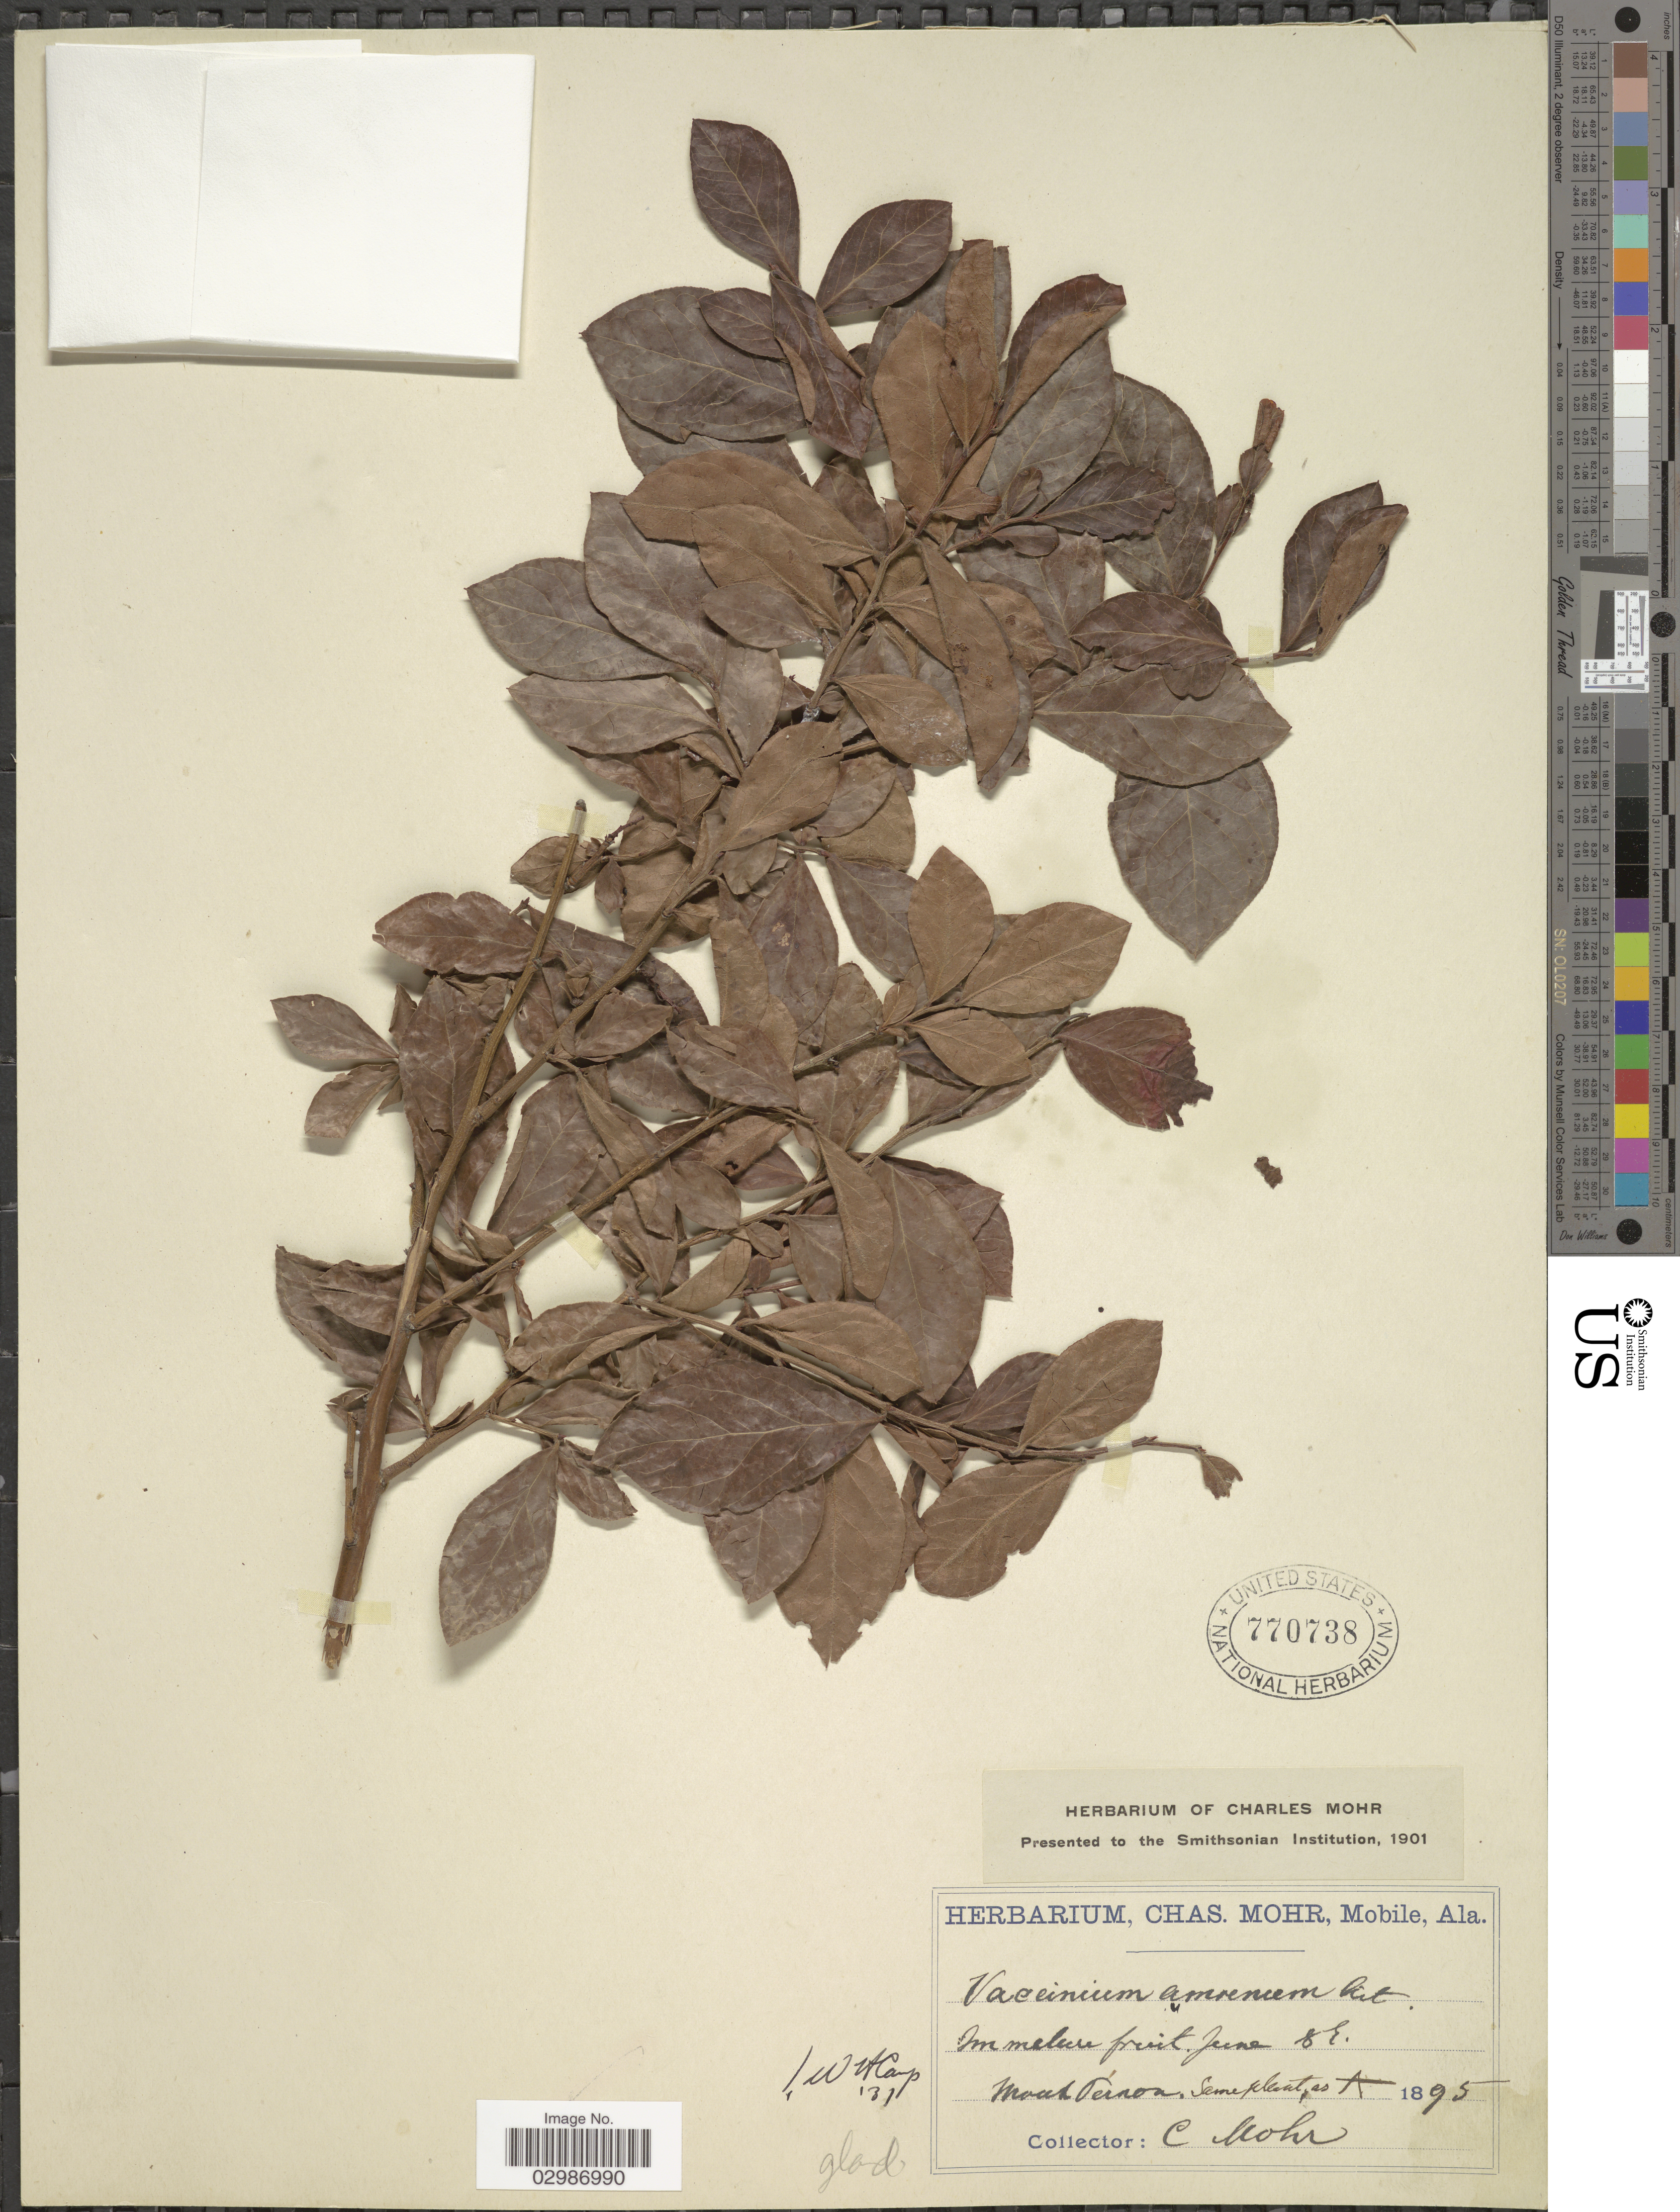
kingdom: Plantae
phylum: Tracheophyta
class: Magnoliopsida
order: Ericales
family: Ericaceae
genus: Vaccinium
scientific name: Vaccinium amoenum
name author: Aiton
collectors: C. T. Mohr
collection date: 1895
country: United States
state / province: Alabama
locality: Mount Vernon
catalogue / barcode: US 770738